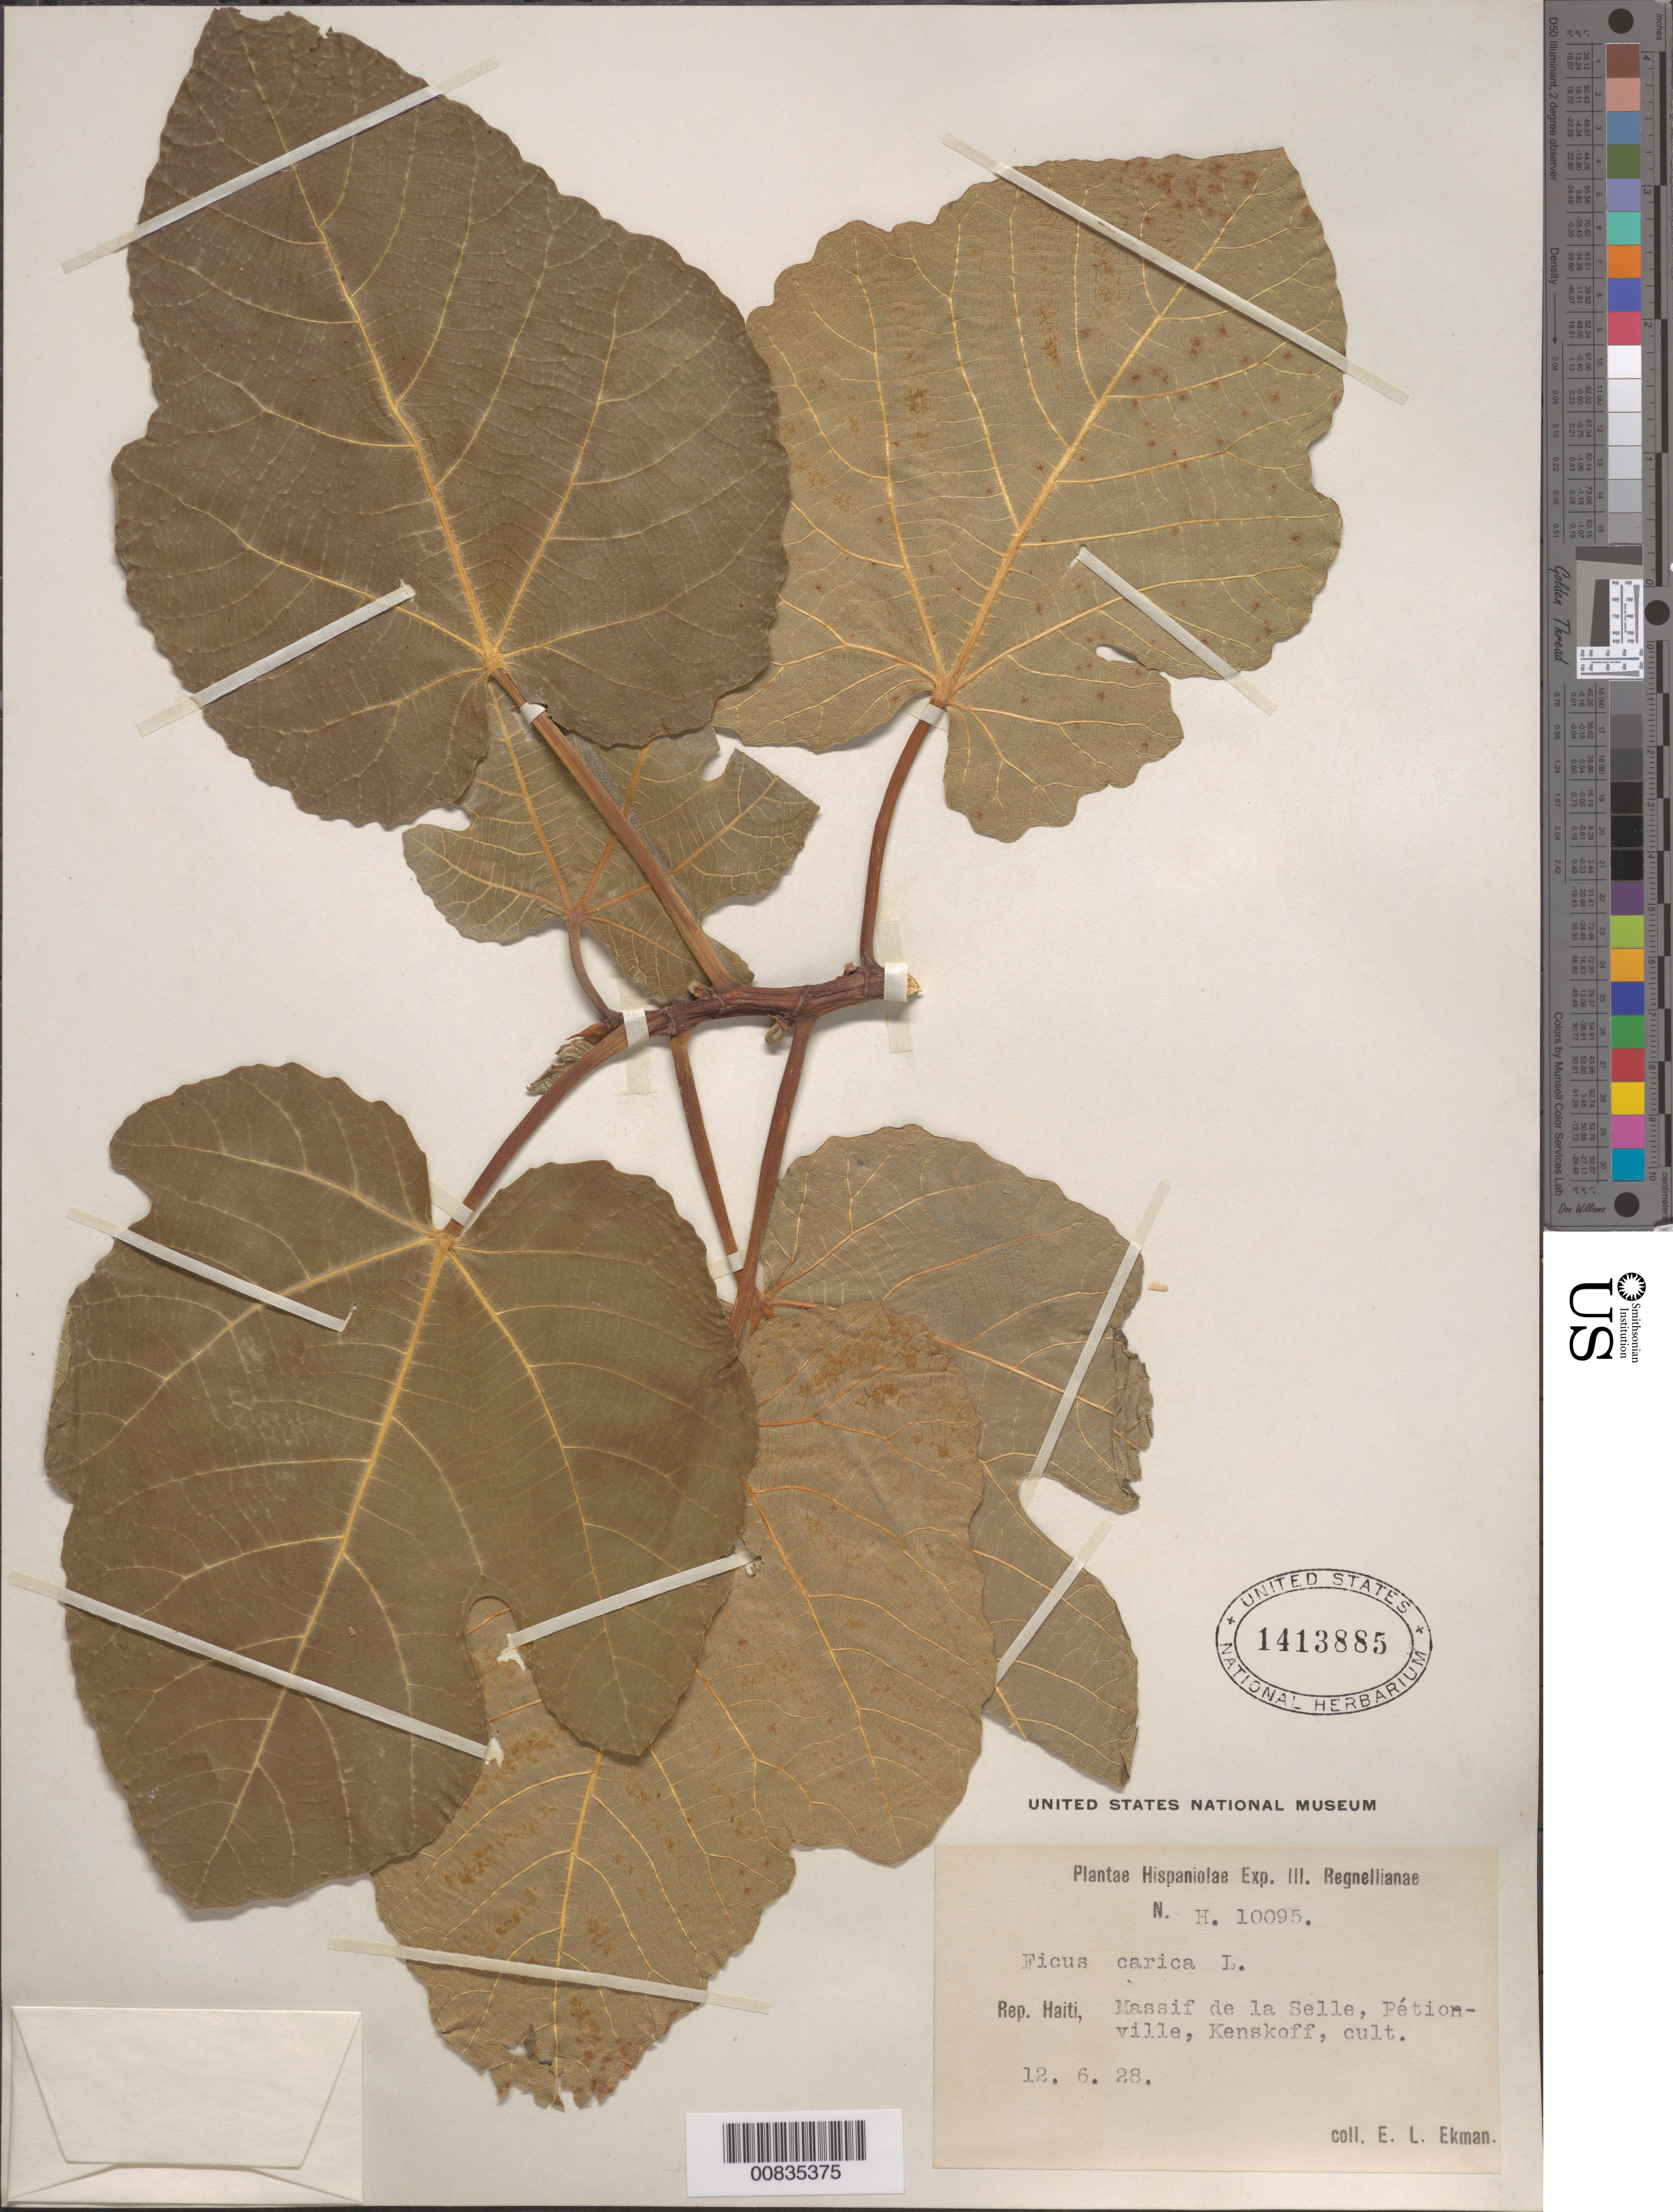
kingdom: Plantae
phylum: Tracheophyta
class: Magnoliopsida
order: Rosales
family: Moraceae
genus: Ficus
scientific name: Ficus carica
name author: L.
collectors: E. L. Ekman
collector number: H 10095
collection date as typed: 12 Jun 1928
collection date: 1928-06-12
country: Haiti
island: Hispaniola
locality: Massif de la Selle, Pétionville, Kenskoff.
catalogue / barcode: US 1413885